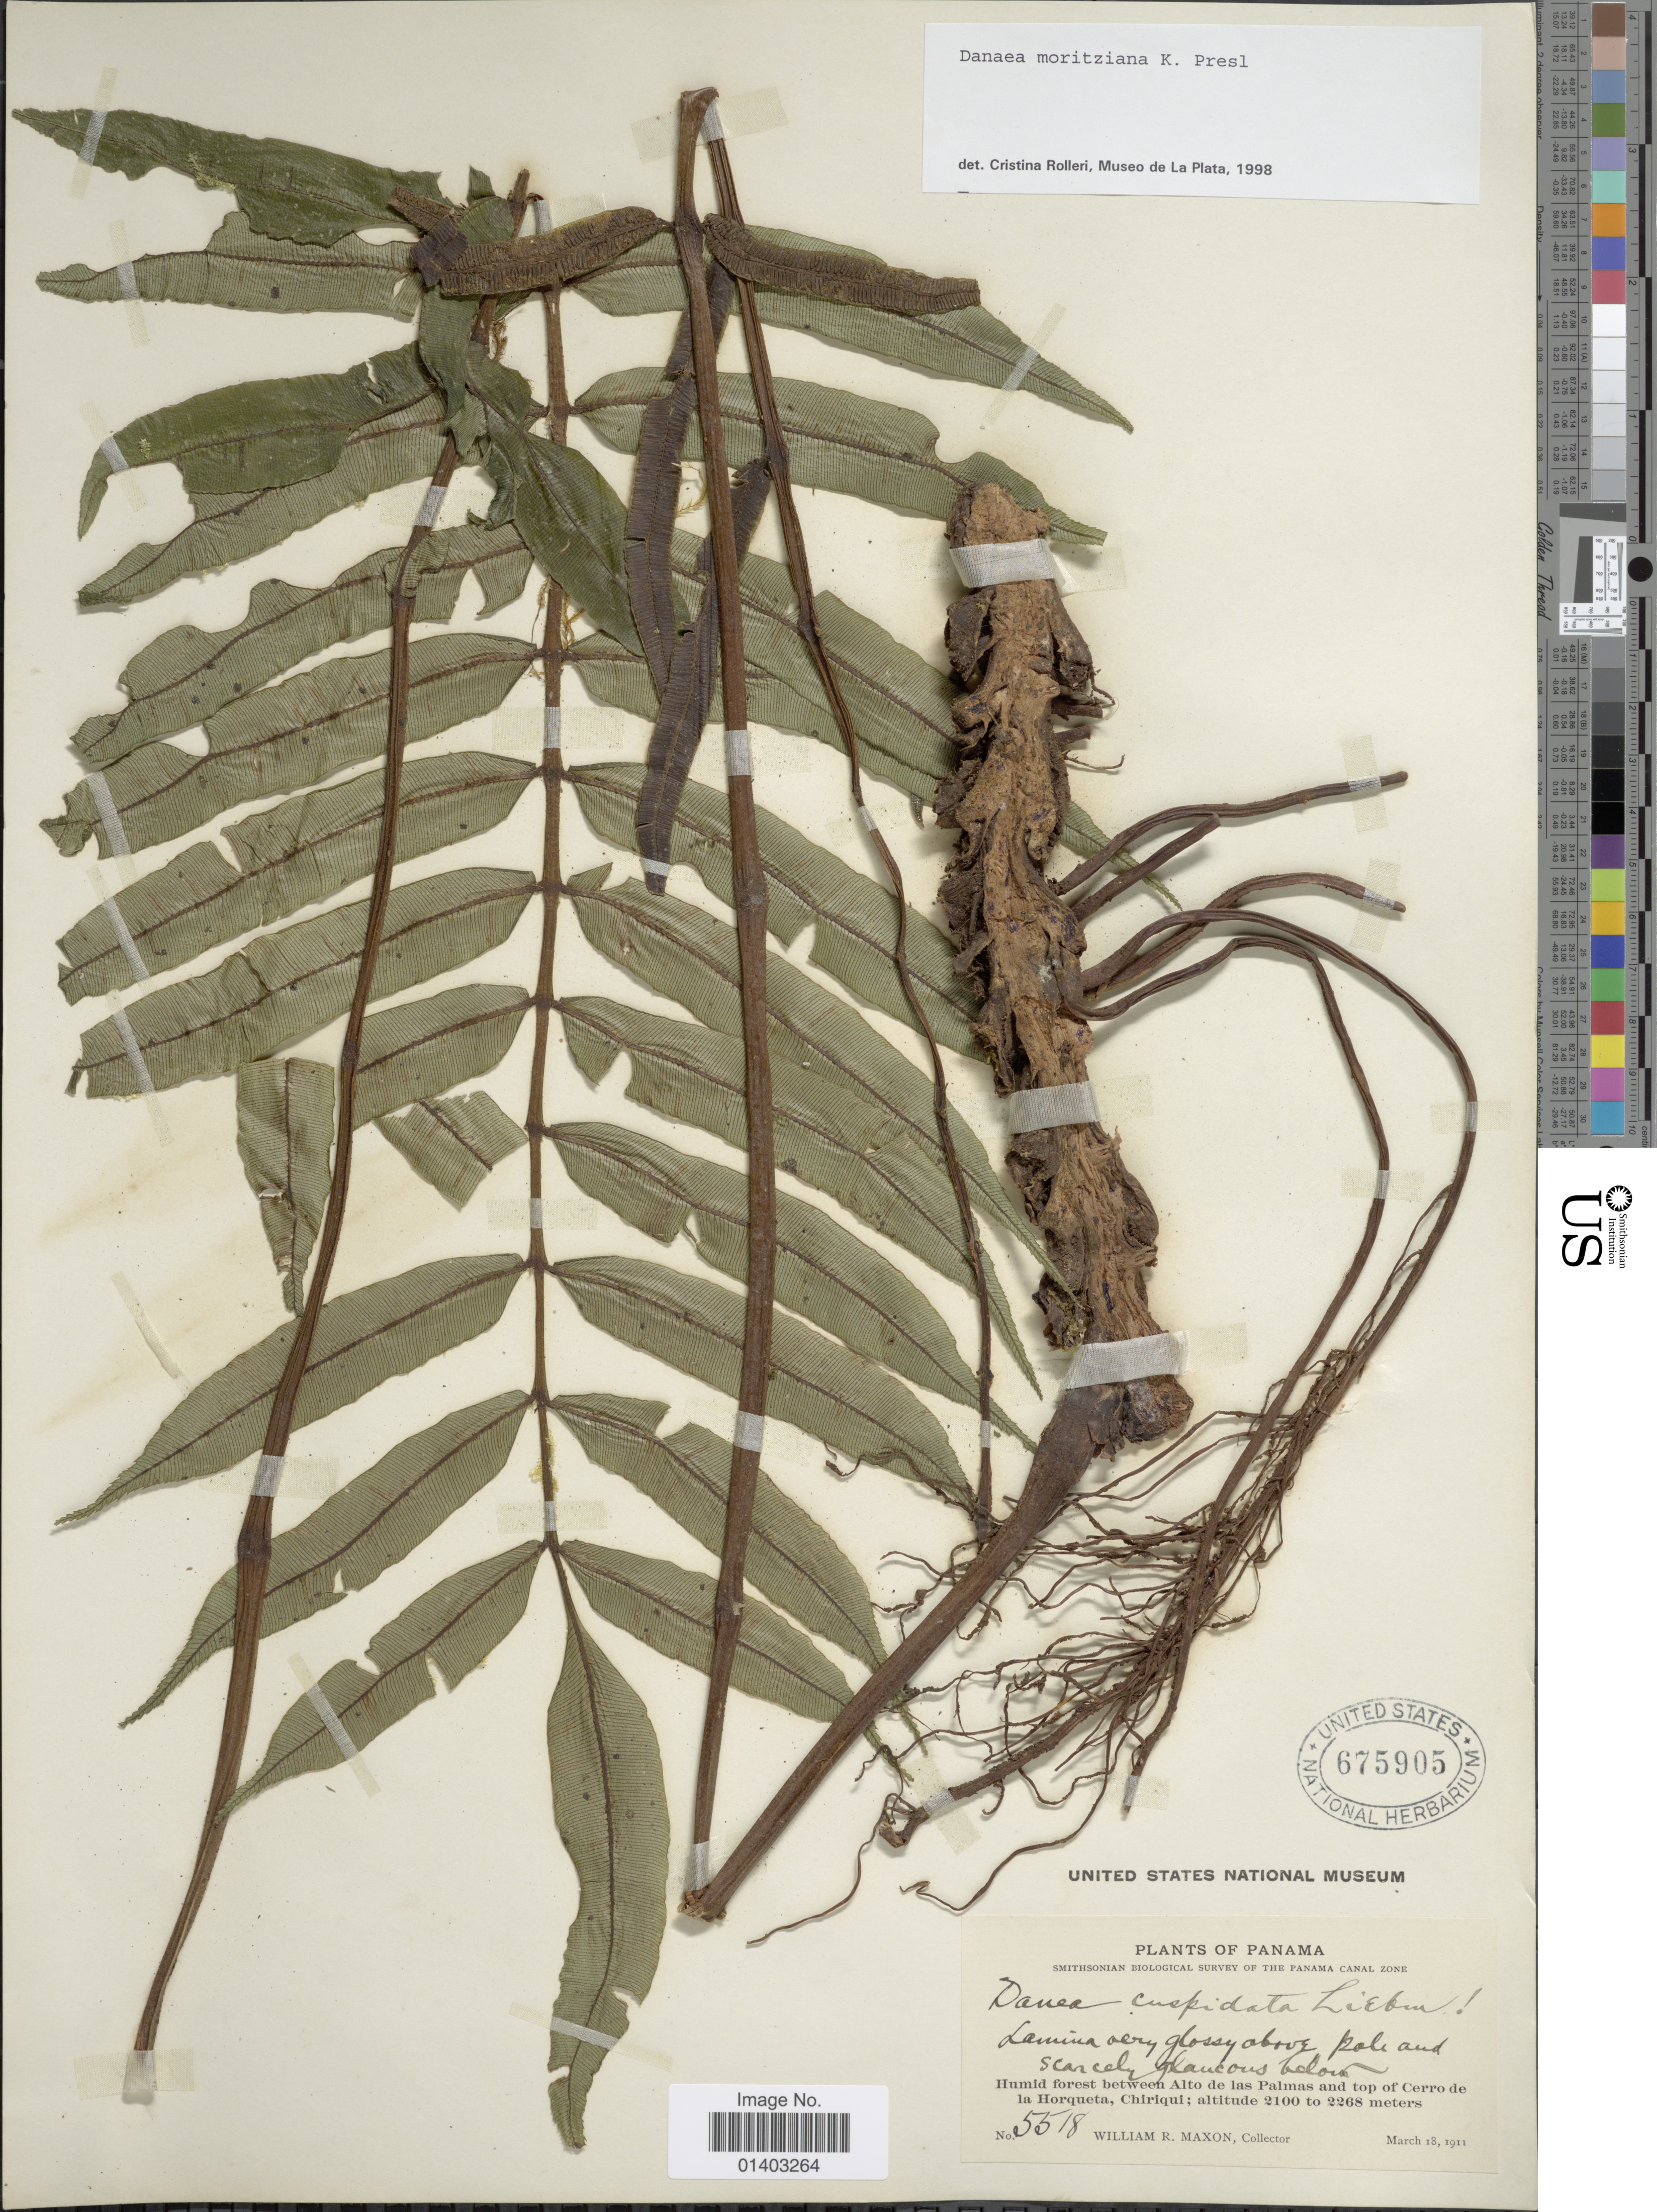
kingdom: Plantae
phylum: Tracheophyta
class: Polypodiopsida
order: Marattiales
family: Marattiaceae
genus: Danaea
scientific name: Danaea moritziana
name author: C. Presl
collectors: W. R. Maxon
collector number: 5518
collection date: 1911-03-18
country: Panama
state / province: Chiriqui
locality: Humid forest between Alto de las Palmas and top of cerro de la Horqueta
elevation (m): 2100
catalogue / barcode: US 675905